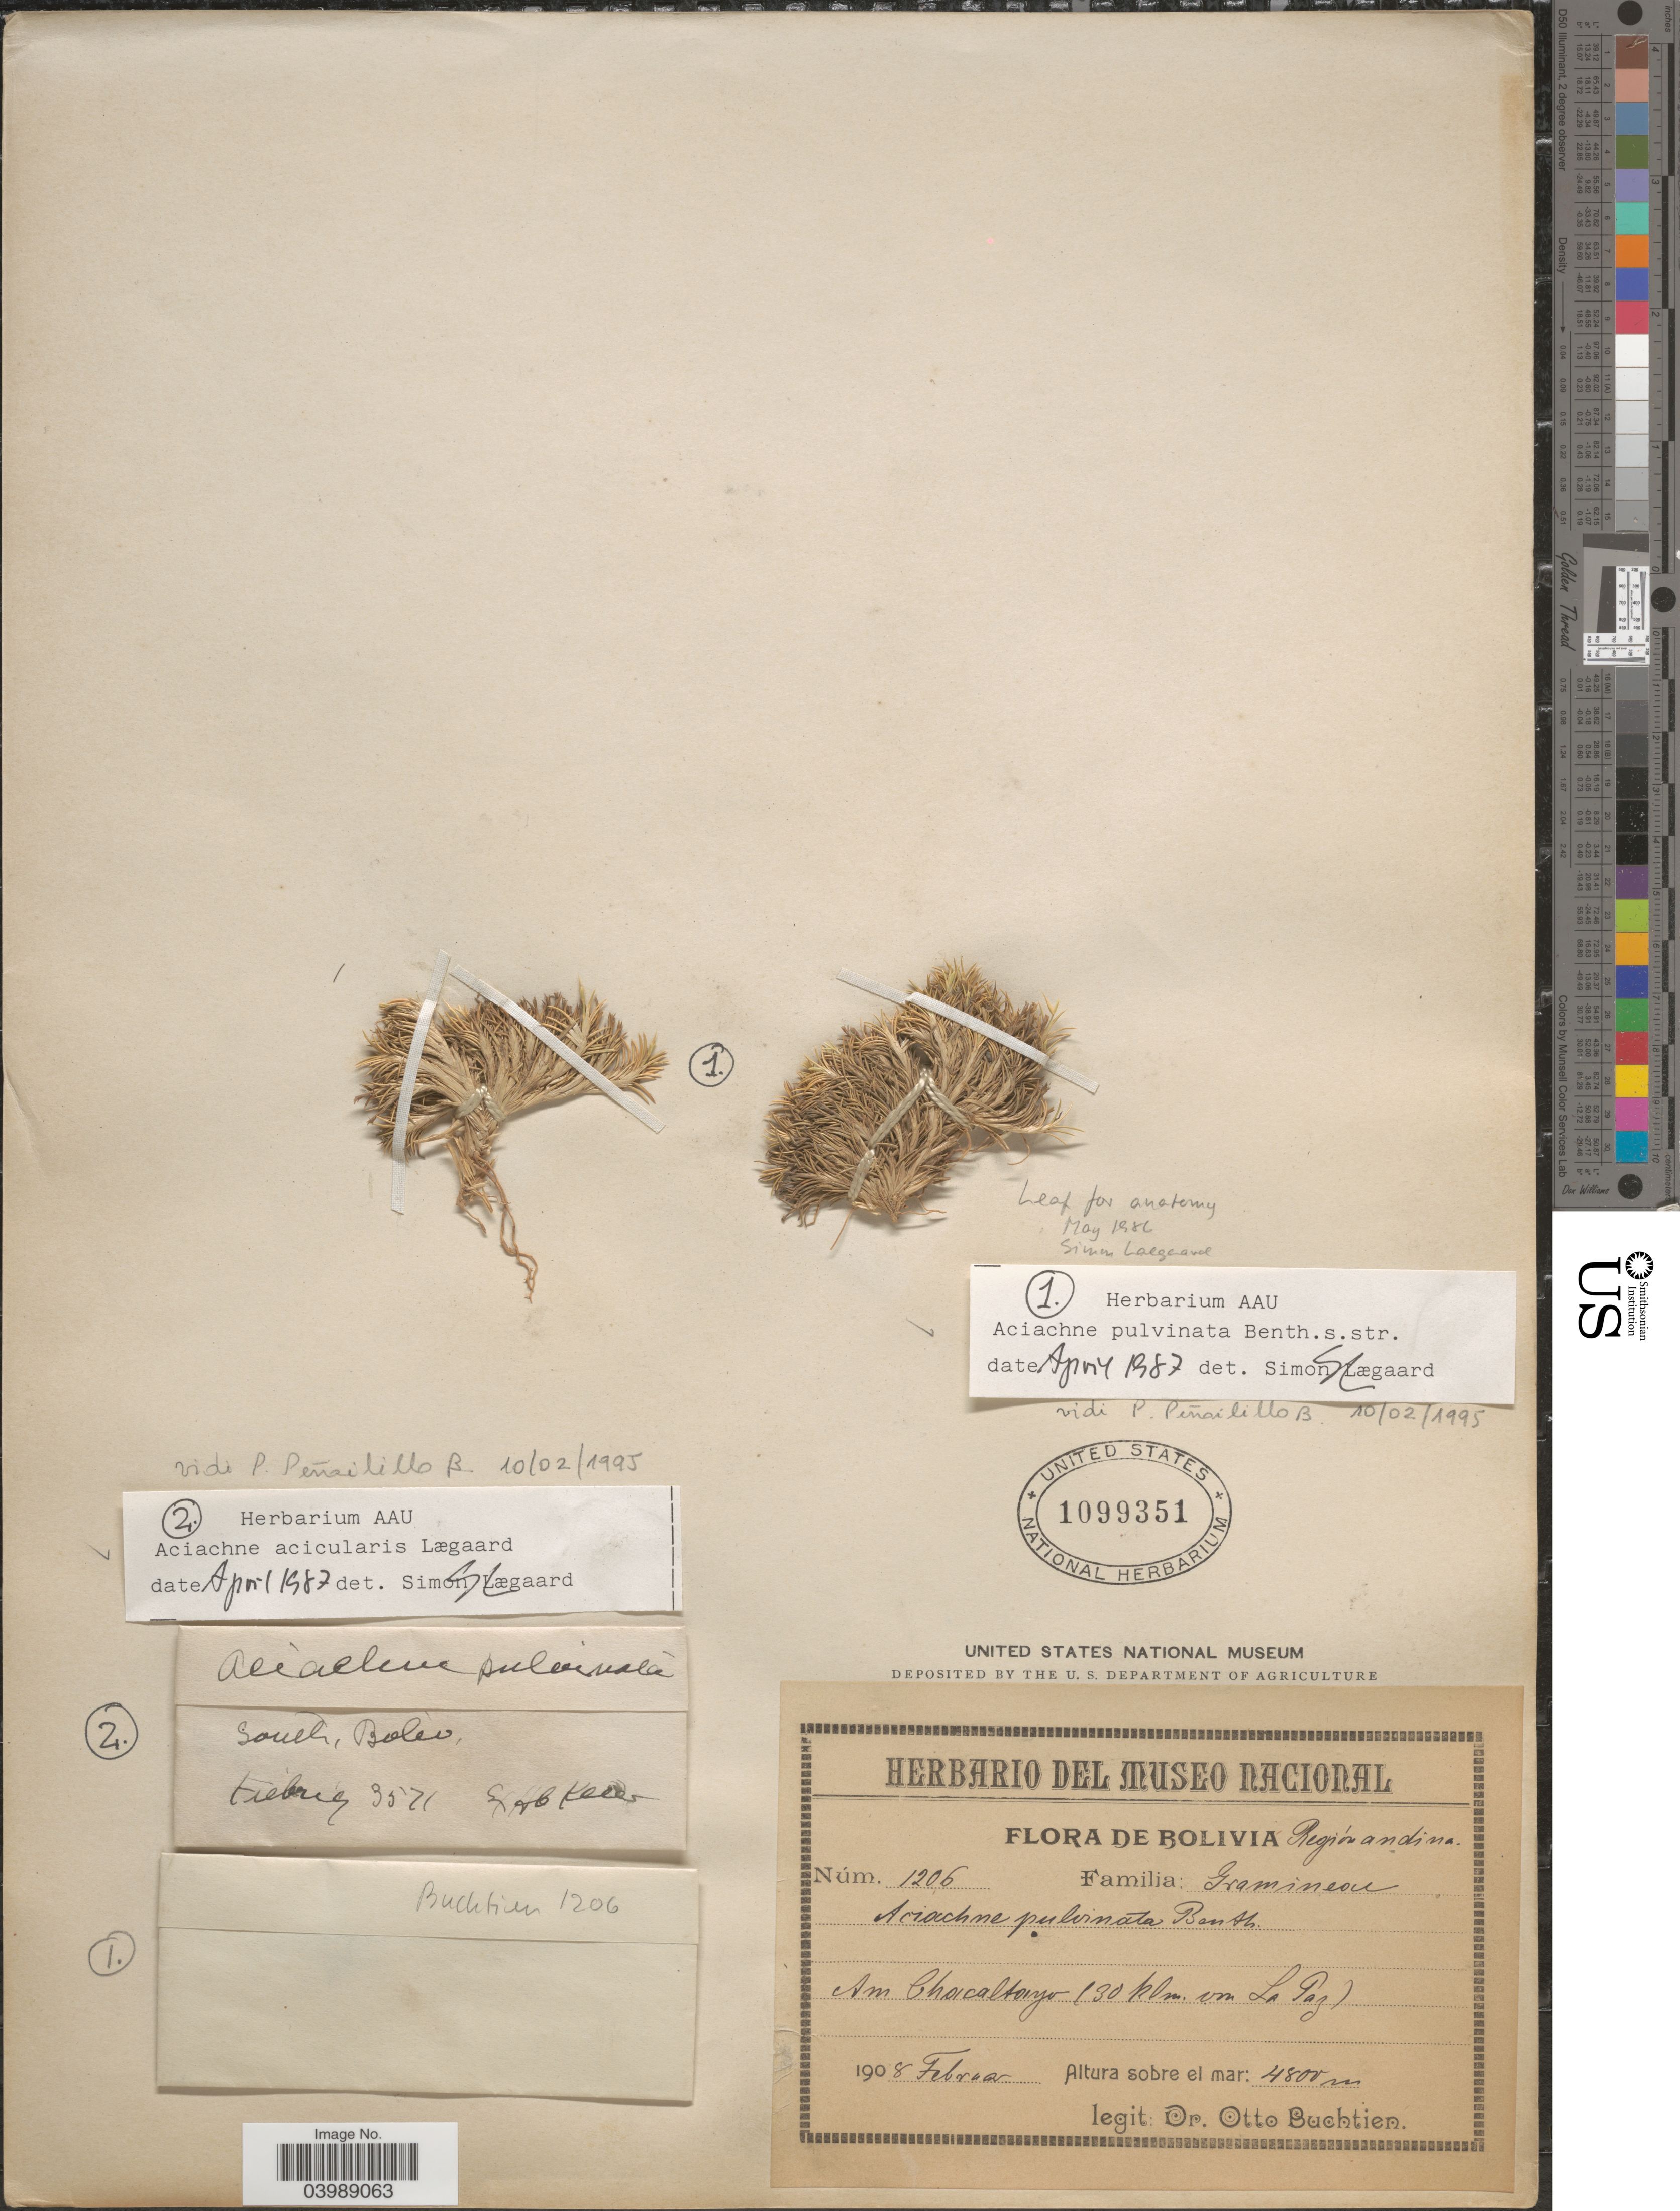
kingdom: Plantae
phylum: Tracheophyta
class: Liliopsida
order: Poales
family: Poaceae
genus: Aciachne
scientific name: Aciachne pulvinata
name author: Benth.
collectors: K. Fiebrig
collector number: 3571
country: Bolivia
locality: South.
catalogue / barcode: US 1099351-2